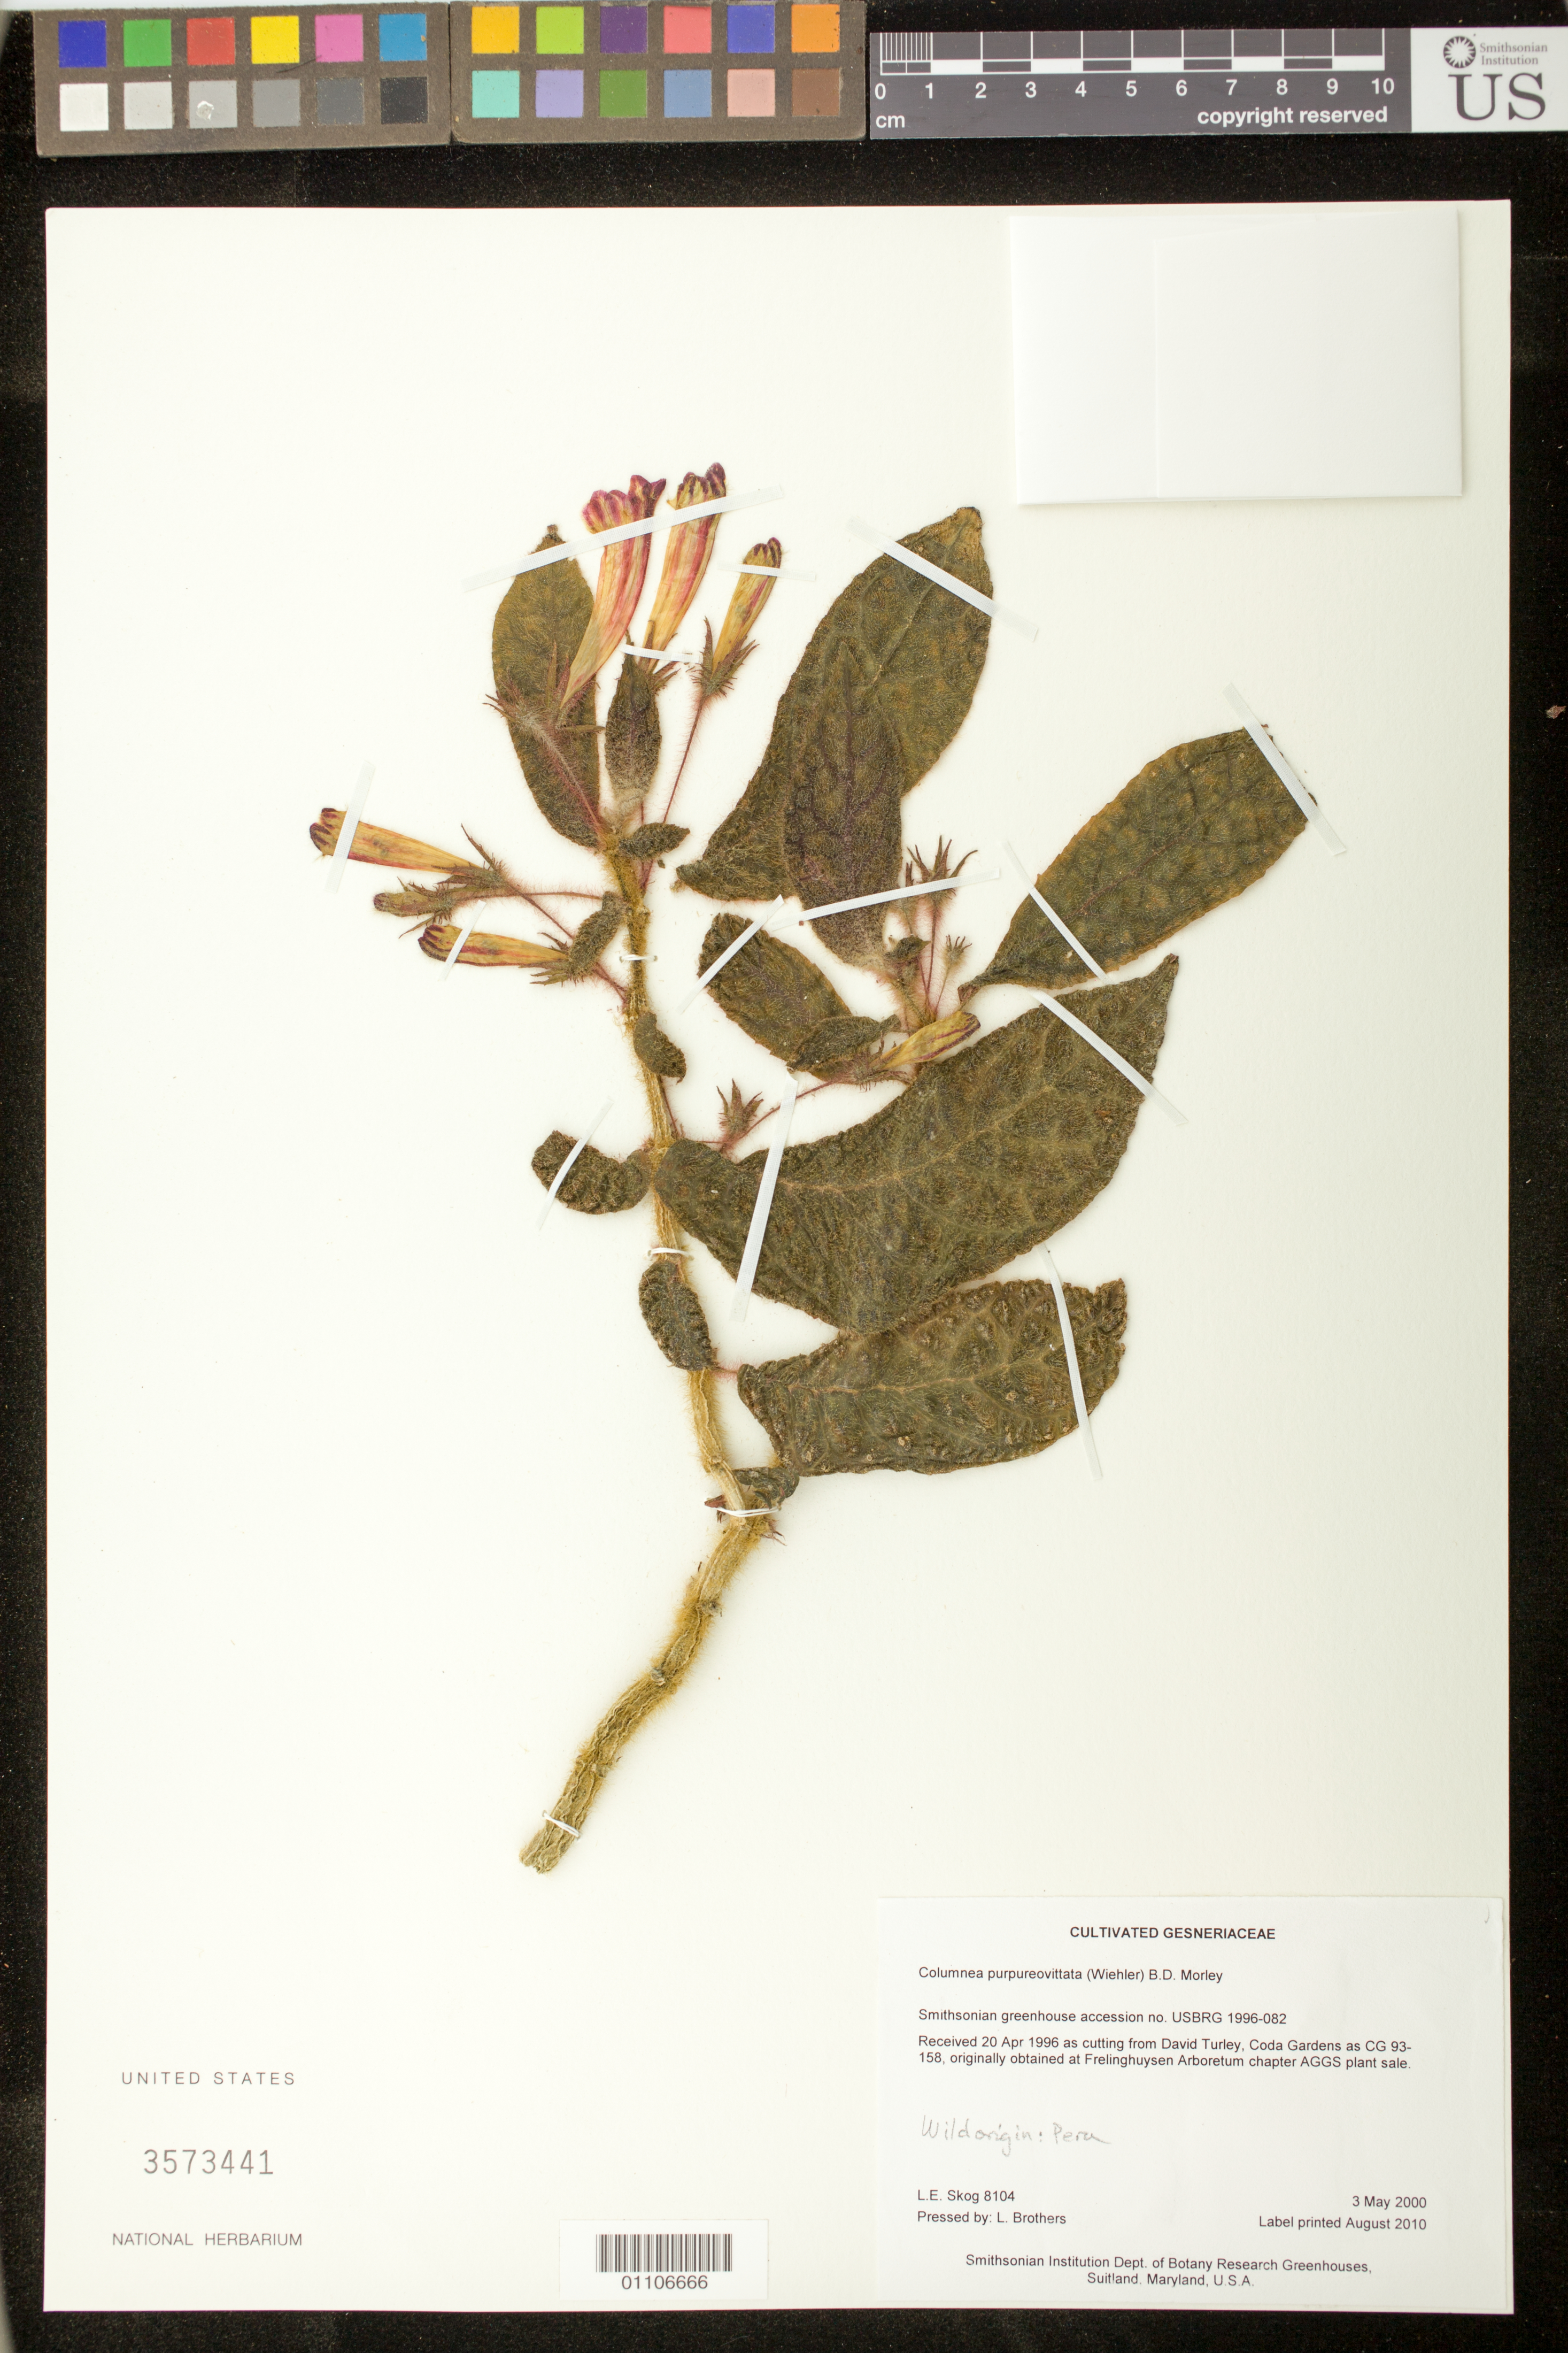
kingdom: Plantae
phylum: Tracheophyta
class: Magnoliopsida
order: Lamiales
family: Gesneriaceae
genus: Columnea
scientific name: Columnea purpureovittata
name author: (Wiehler) B.D. Morley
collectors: L. E. Skog & L. Brothers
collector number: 8104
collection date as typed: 3 May 2000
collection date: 2000-05-03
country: United States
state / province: Maryland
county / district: Prince George's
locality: Smithsonian Institution Dept. of Botany Research Greenhouses, Suitland, Maryland, U.S.A.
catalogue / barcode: US 3573441